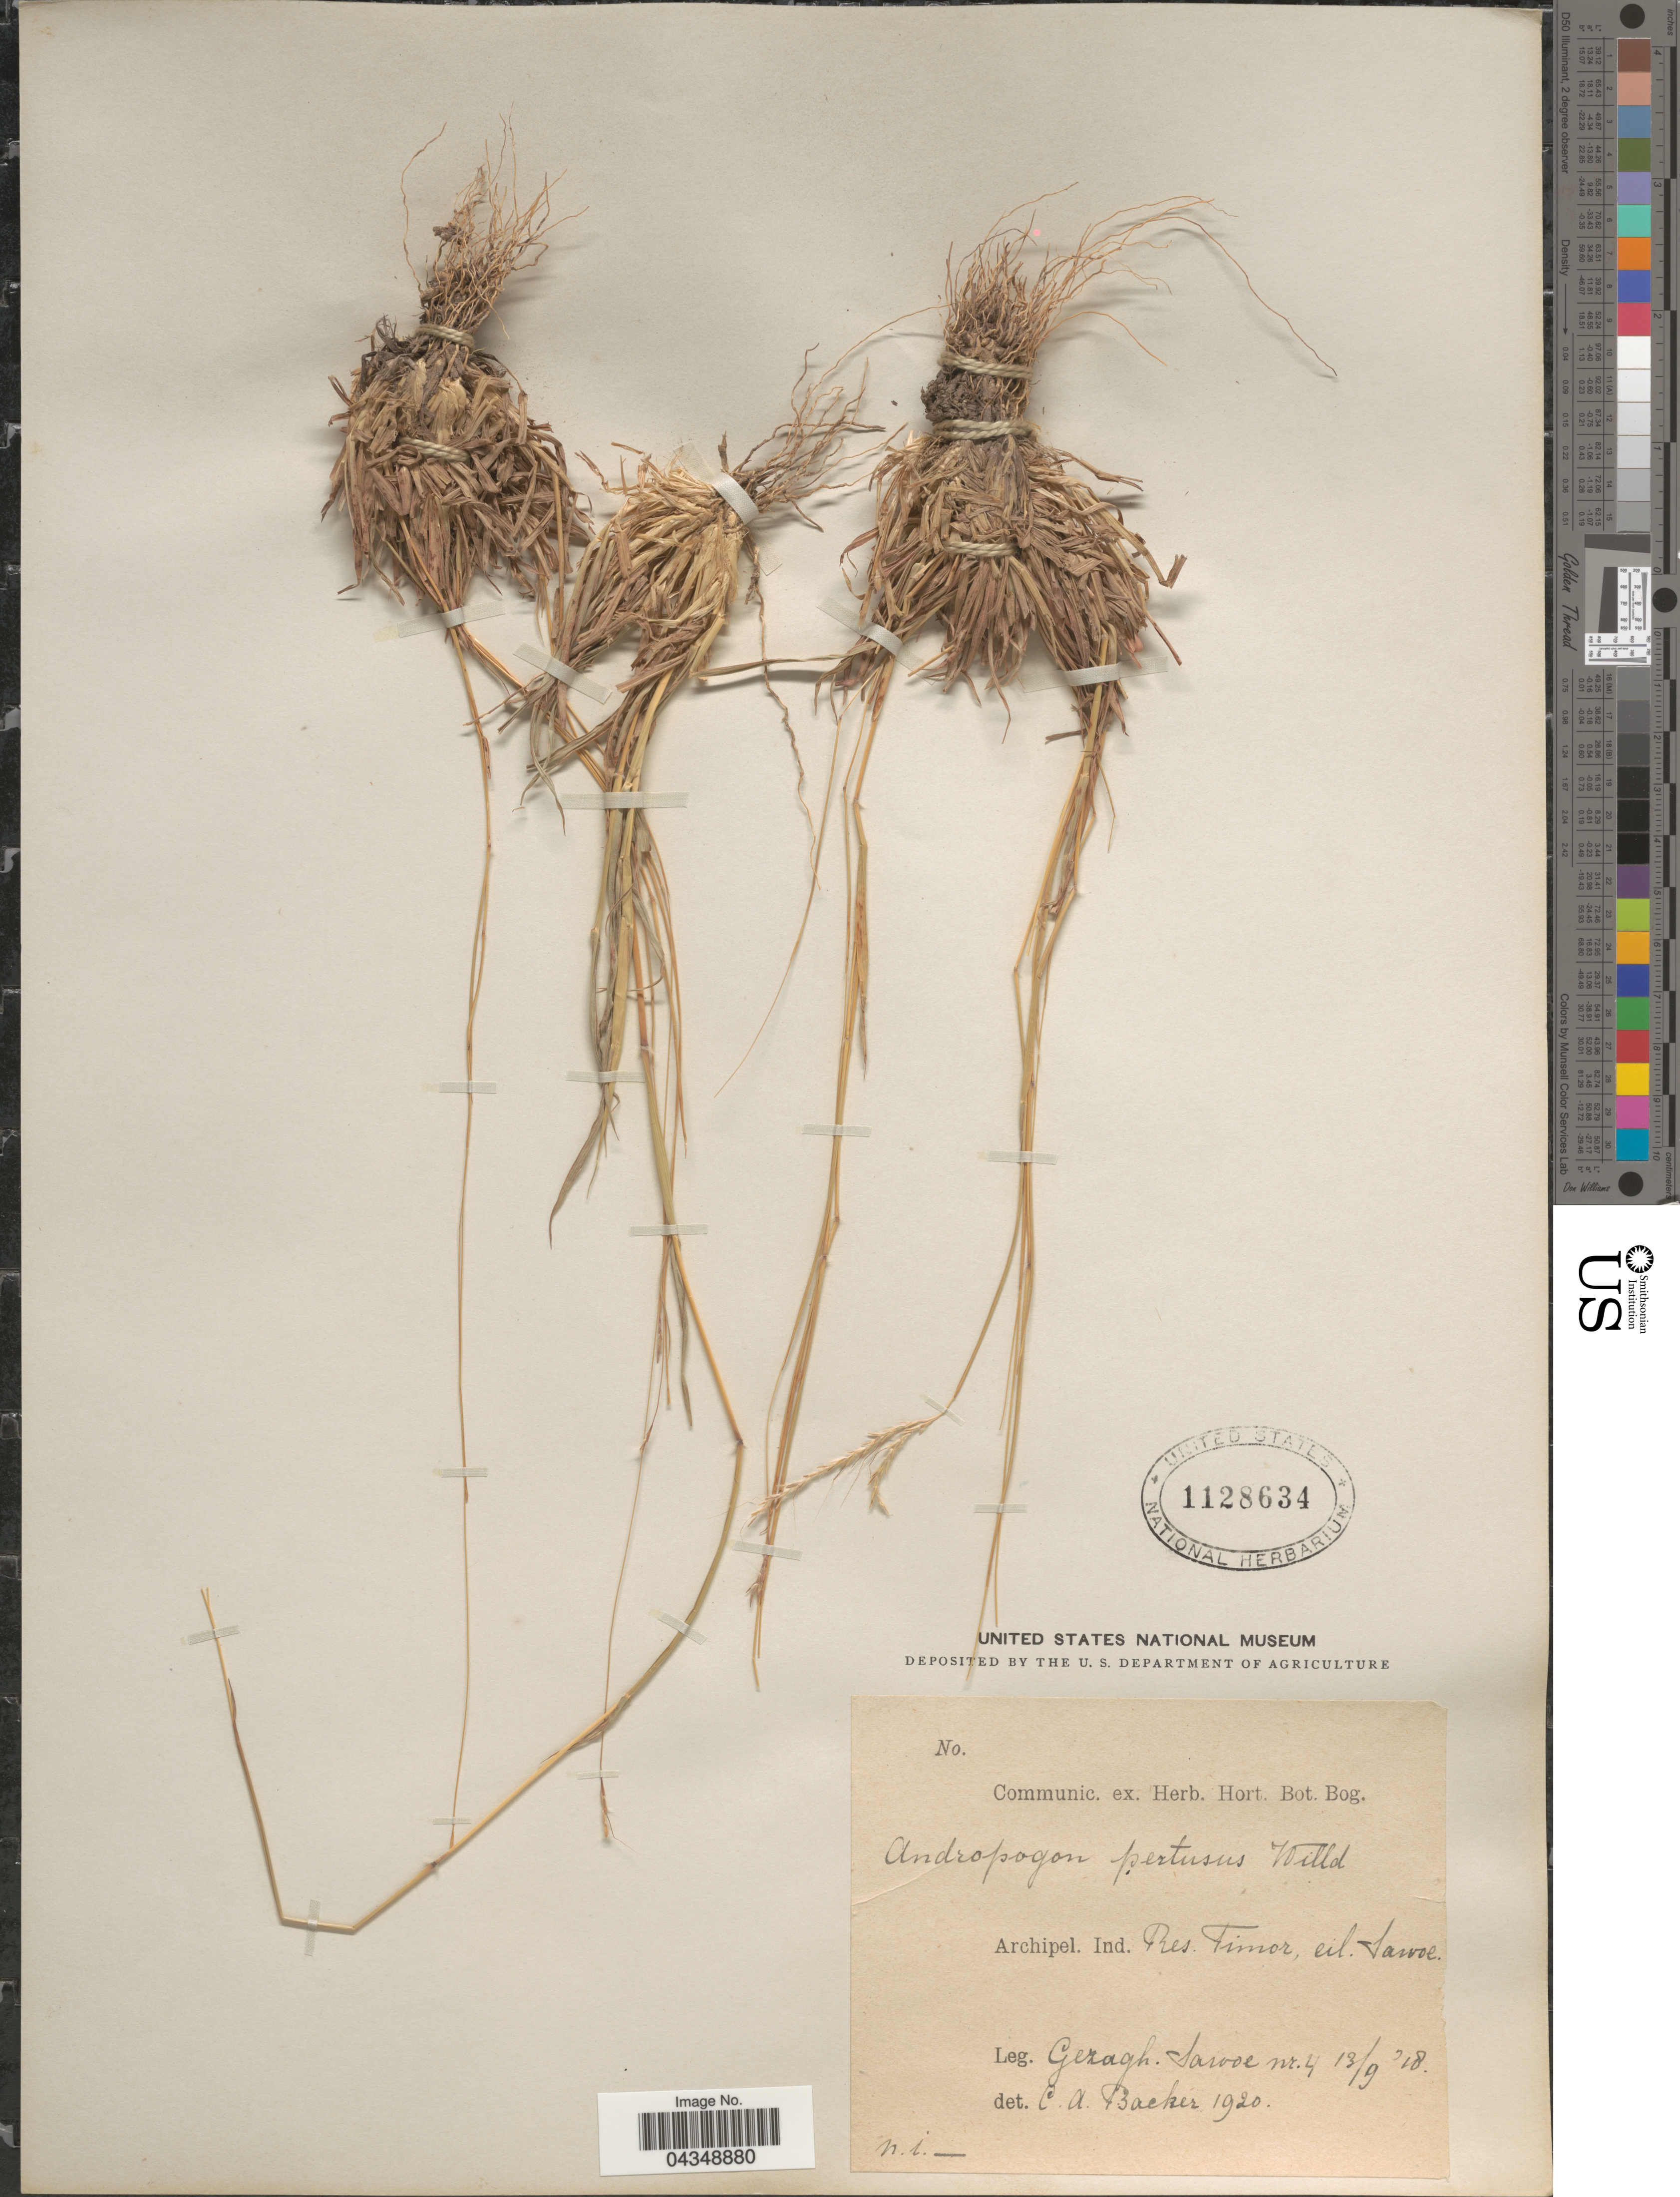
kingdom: Plantae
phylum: Tracheophyta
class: Liliopsida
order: Poales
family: Poaceae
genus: Bothriochloa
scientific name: Bothriochloa pertusa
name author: (L.) A. Camus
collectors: G. Sarvoe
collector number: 4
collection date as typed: Transcribed d/m/y: 13/9/18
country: Indonesia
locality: Archipel. Ind. Res. Timor, eil. Sarvoe.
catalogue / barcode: US 1128634